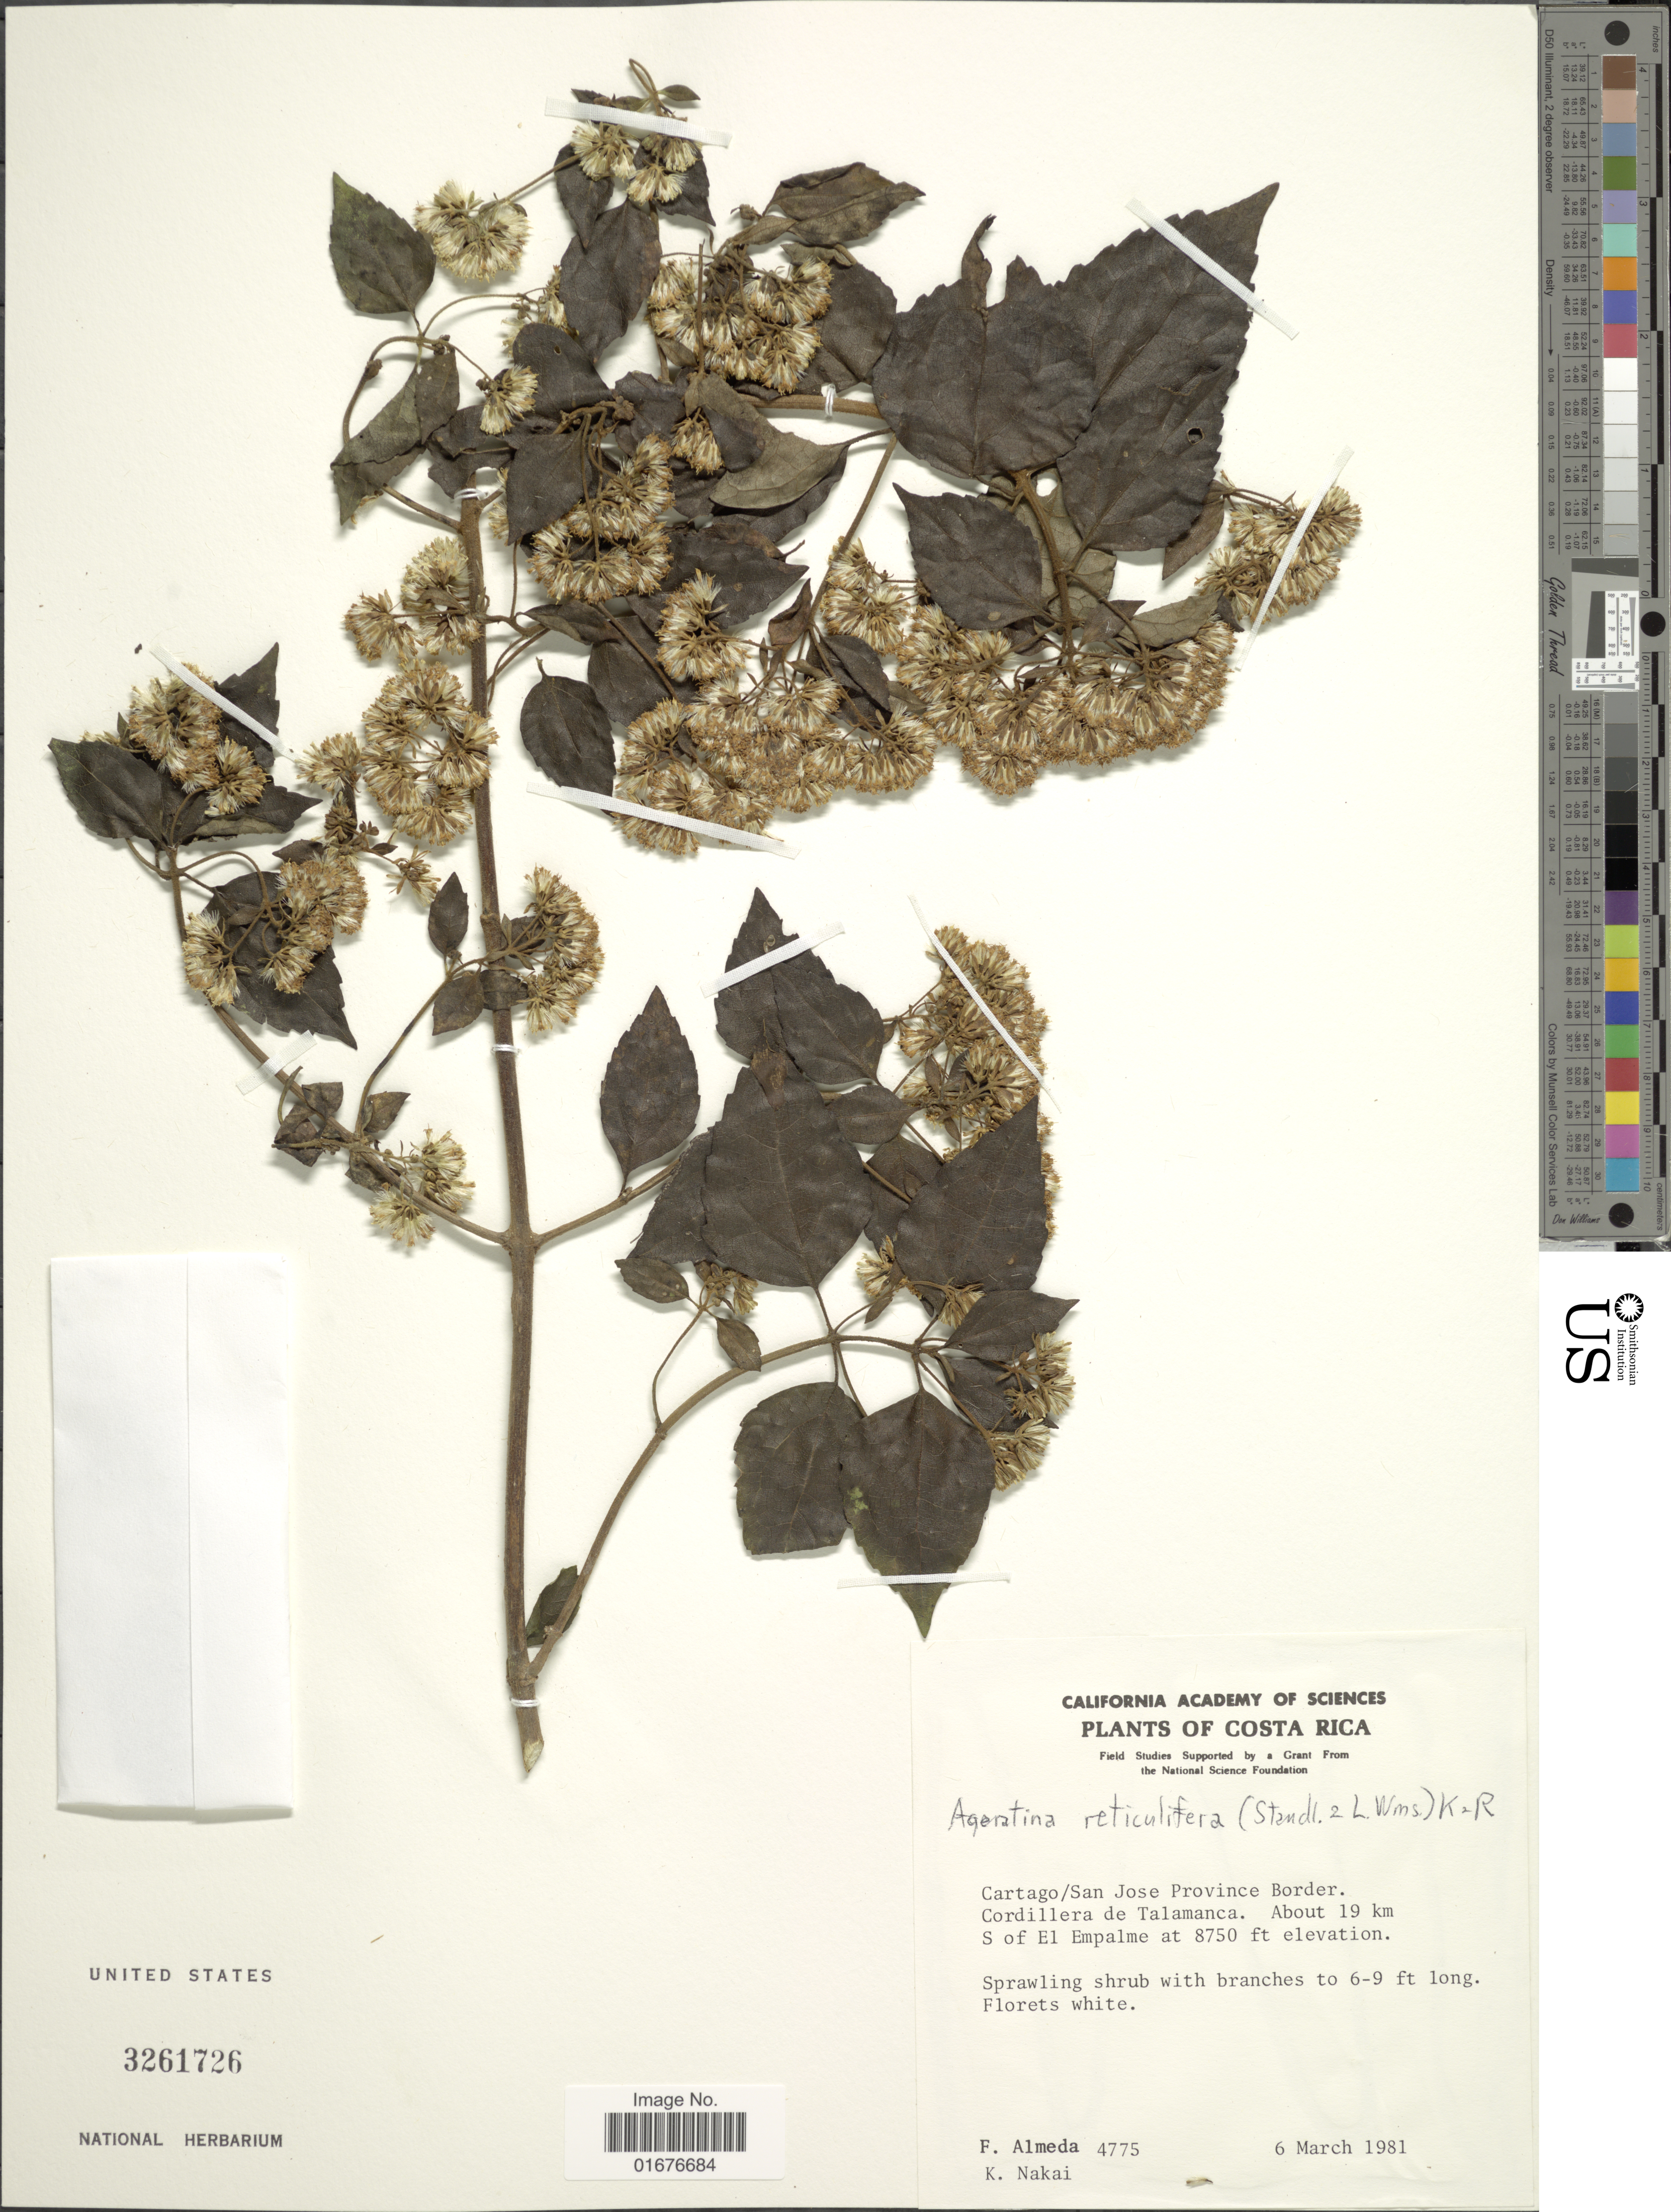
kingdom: Plantae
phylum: Tracheophyta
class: Magnoliopsida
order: Asterales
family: Asteraceae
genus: Ageratina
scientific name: Ageratina reticulifera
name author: (Standl. & L.O. Williams) R.M. King & H. Rob.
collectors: F. Almeda & K. M. Nakai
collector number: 4775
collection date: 1981-03-06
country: Costa Rica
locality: Cartago/ San Jose Province Border,Cordillera de Talamanca, about 19 km S of El Empalme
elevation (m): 2667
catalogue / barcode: US 3261726